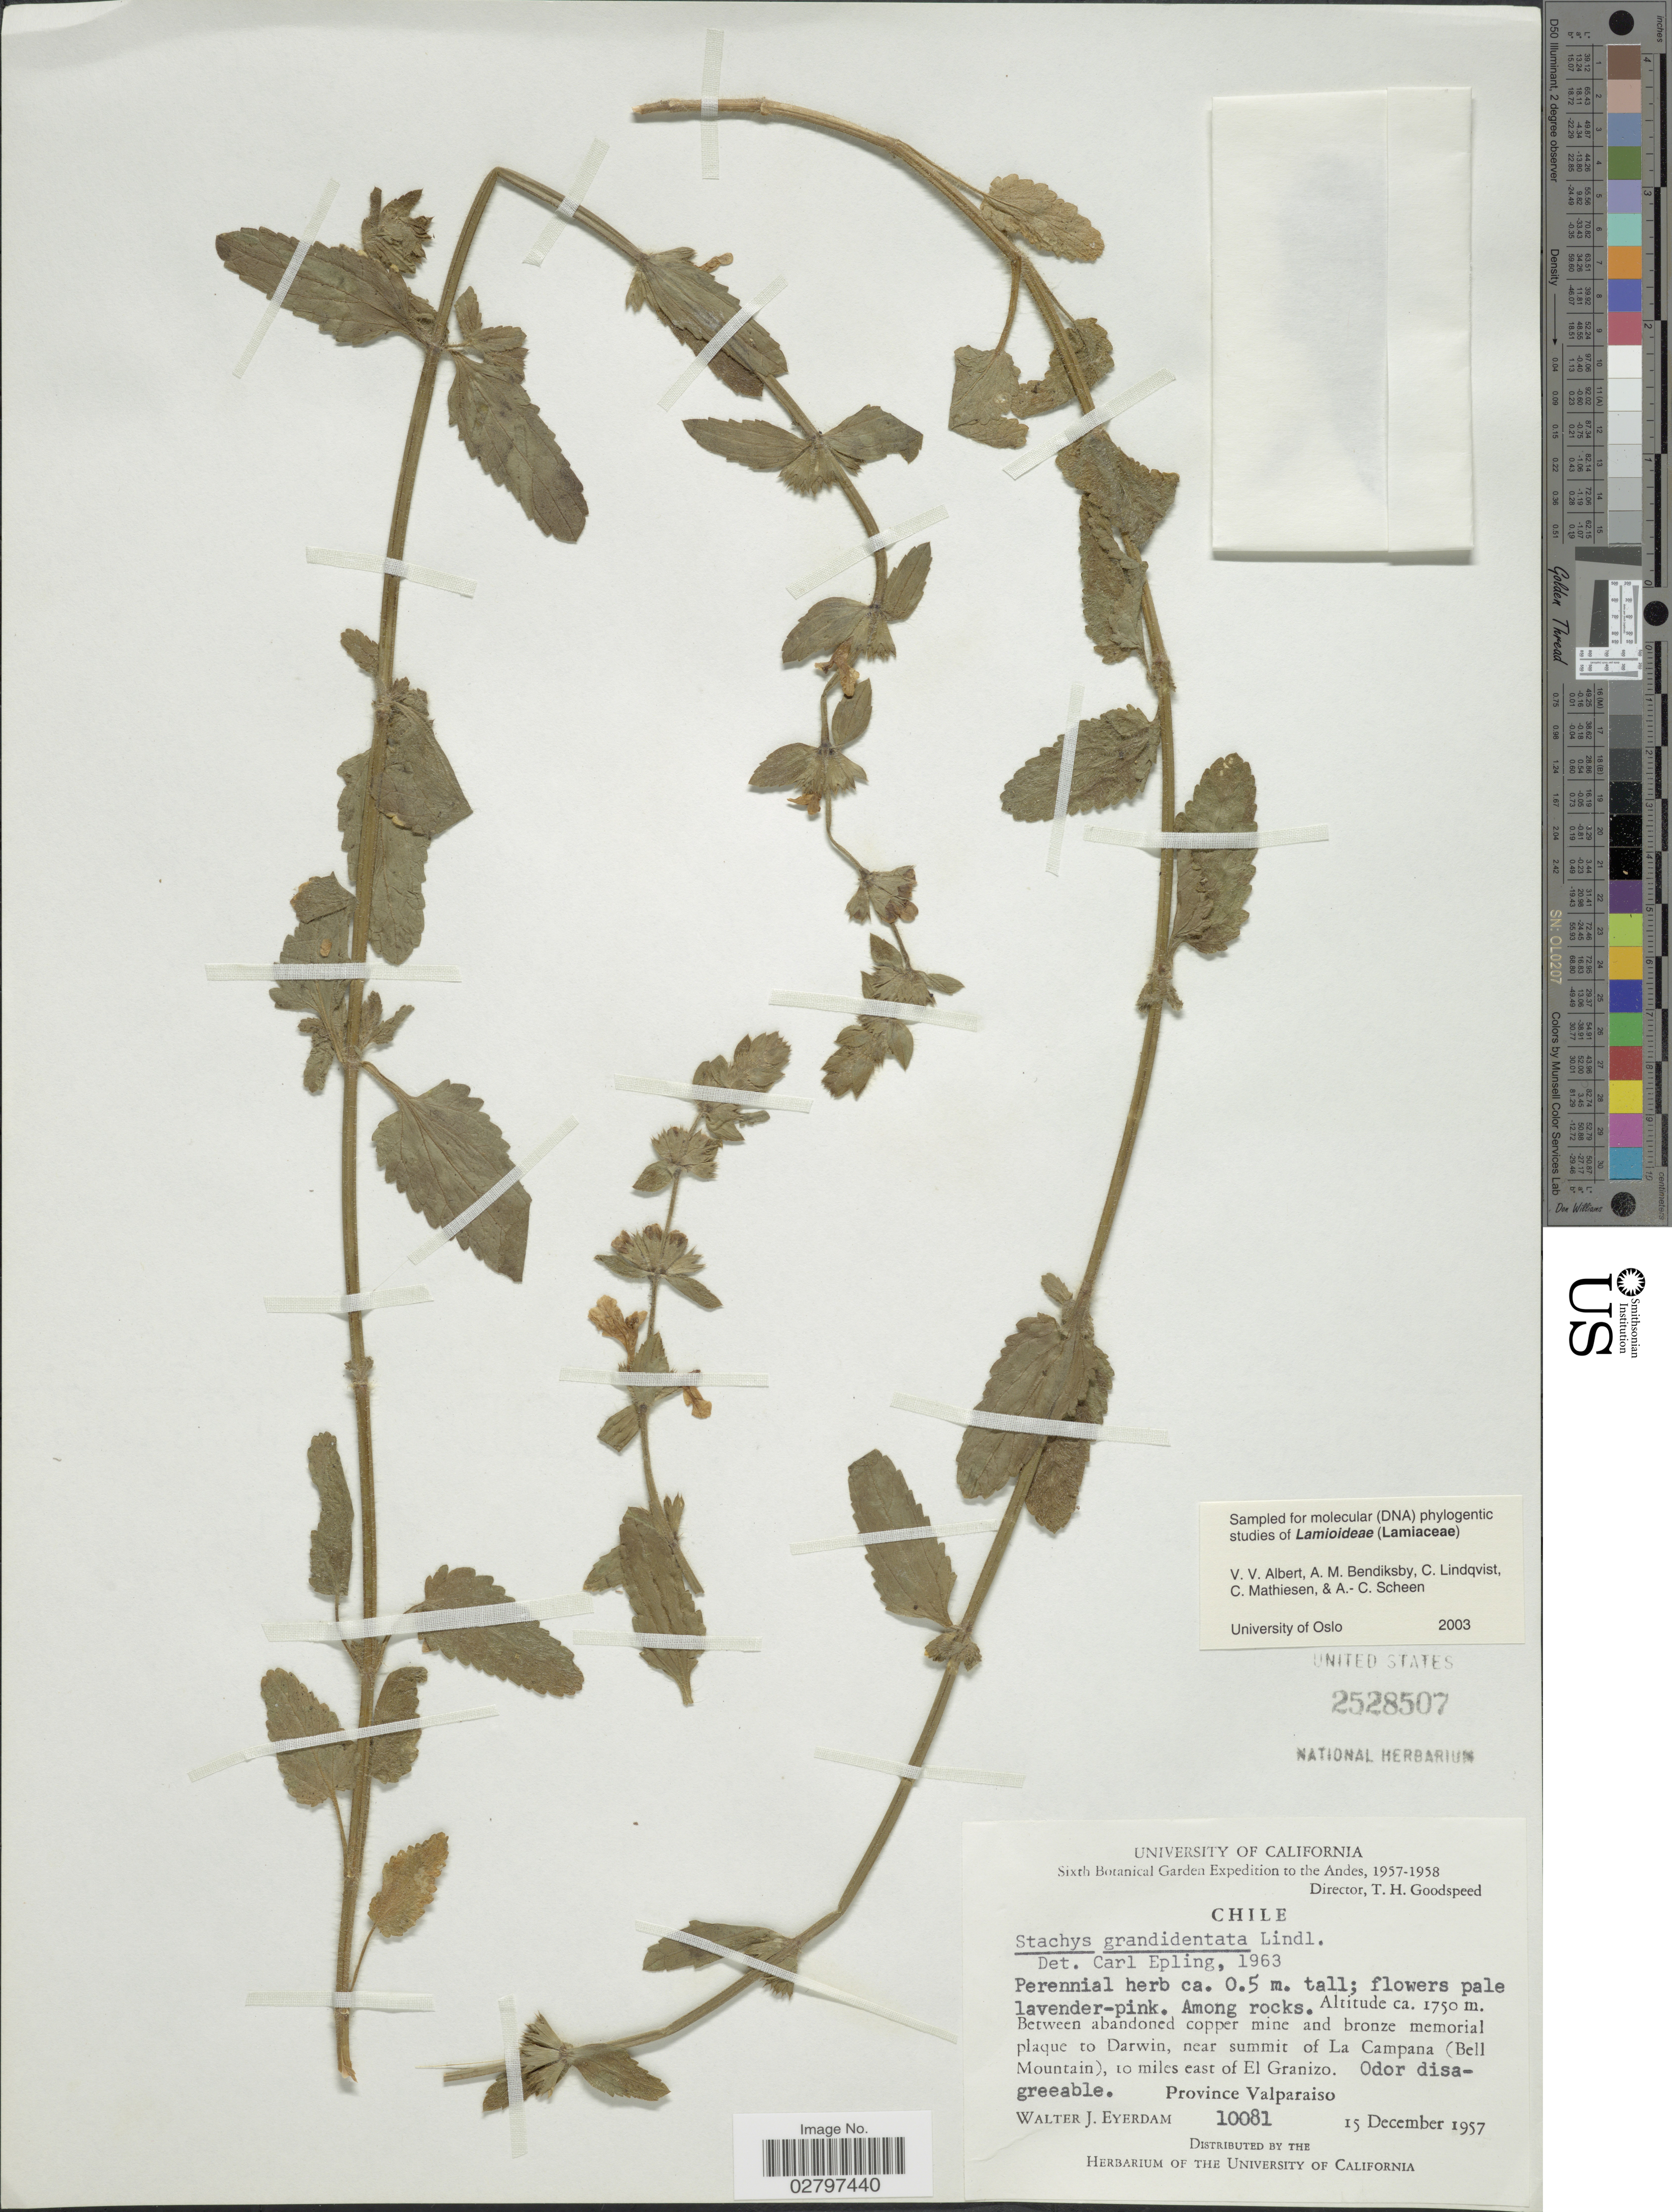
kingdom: Plantae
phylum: Tracheophyta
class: Magnoliopsida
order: Lamiales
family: Lamiaceae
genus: Stachys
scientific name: Stachys grandidentata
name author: Lindl.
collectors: W. J. Eyerdam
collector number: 10081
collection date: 1957-12-15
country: Chile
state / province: Valparaíso (V)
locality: Andes, between abandoned copper mine and bronze memorial plaque to Darwin, near summit of La Campana (Bell Mountain), 10 miles east of El Granizo.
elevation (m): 1750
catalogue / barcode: US 2528507